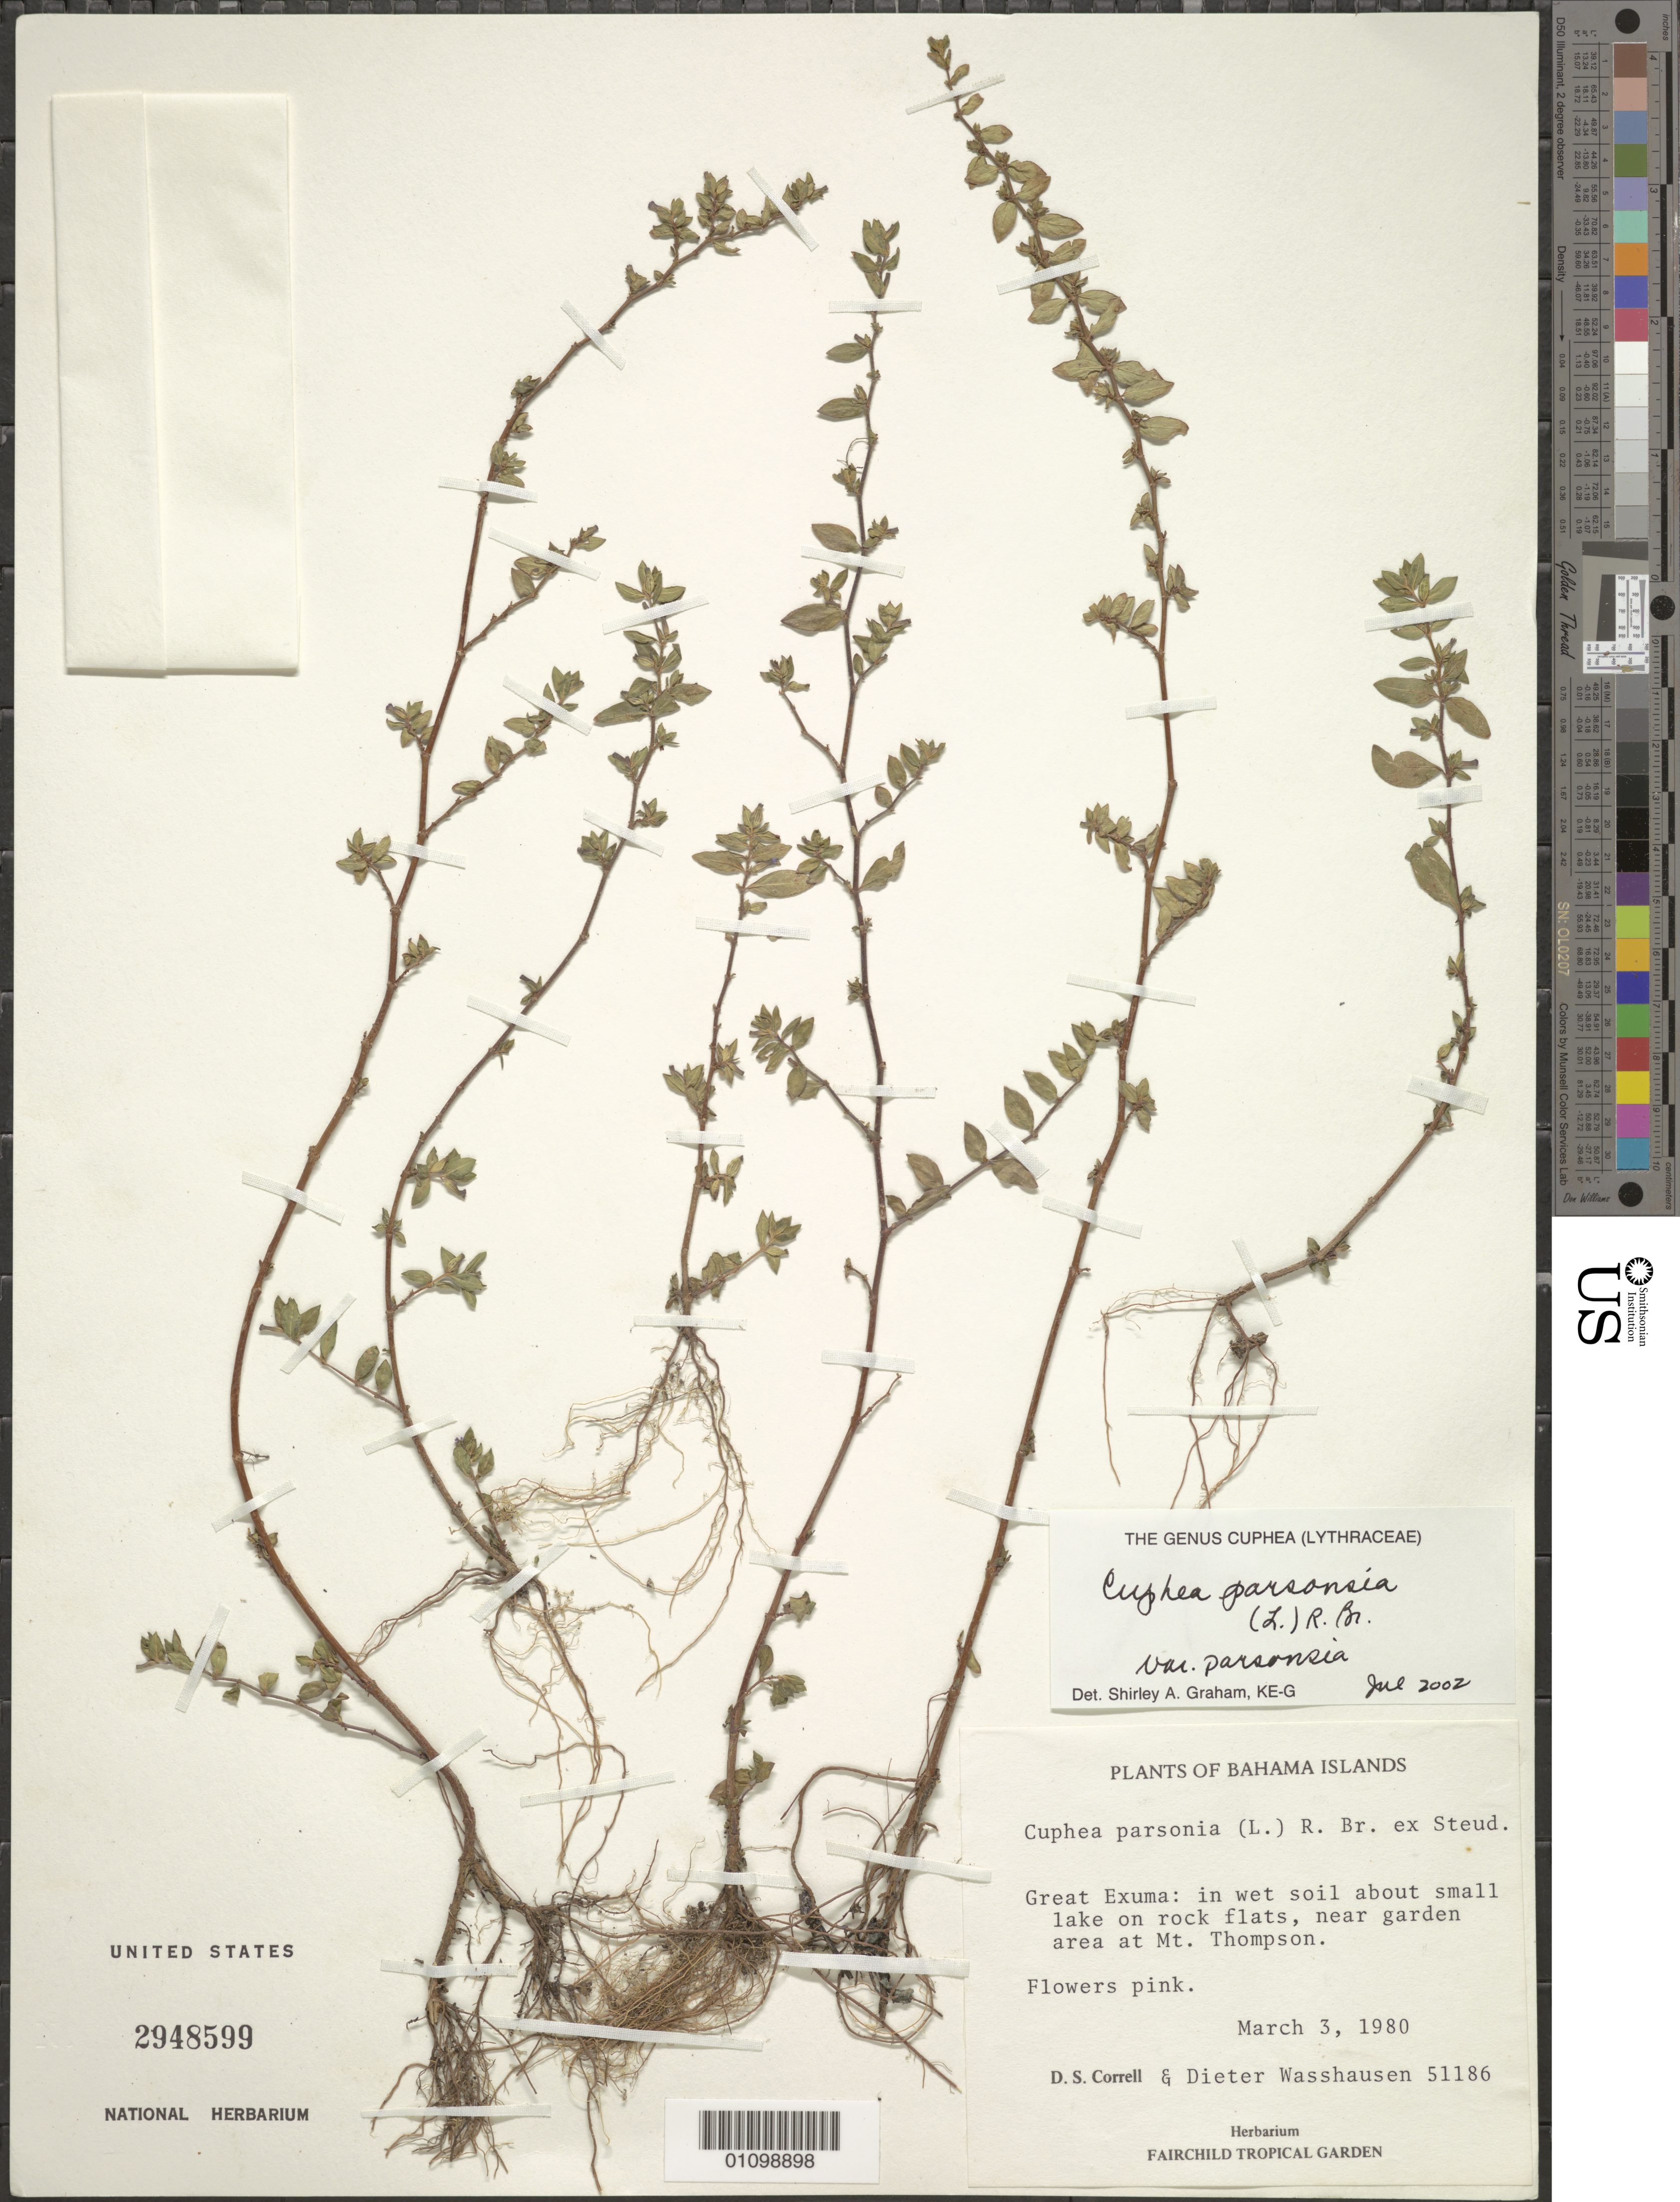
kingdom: Plantae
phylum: Tracheophyta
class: Magnoliopsida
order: Myrtales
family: Lythraceae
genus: Cuphea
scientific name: Cuphea parsonsia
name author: (L.) R. Br. ex Steud.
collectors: D. S. Correll & D. C. Wasshausen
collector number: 51186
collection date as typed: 03 Mar 1980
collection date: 1980-03-03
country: Bahamas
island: Great Exuma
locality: In wet soil about small lake on rock flats, near garden area at Mt. Thompson.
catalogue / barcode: US 2948599